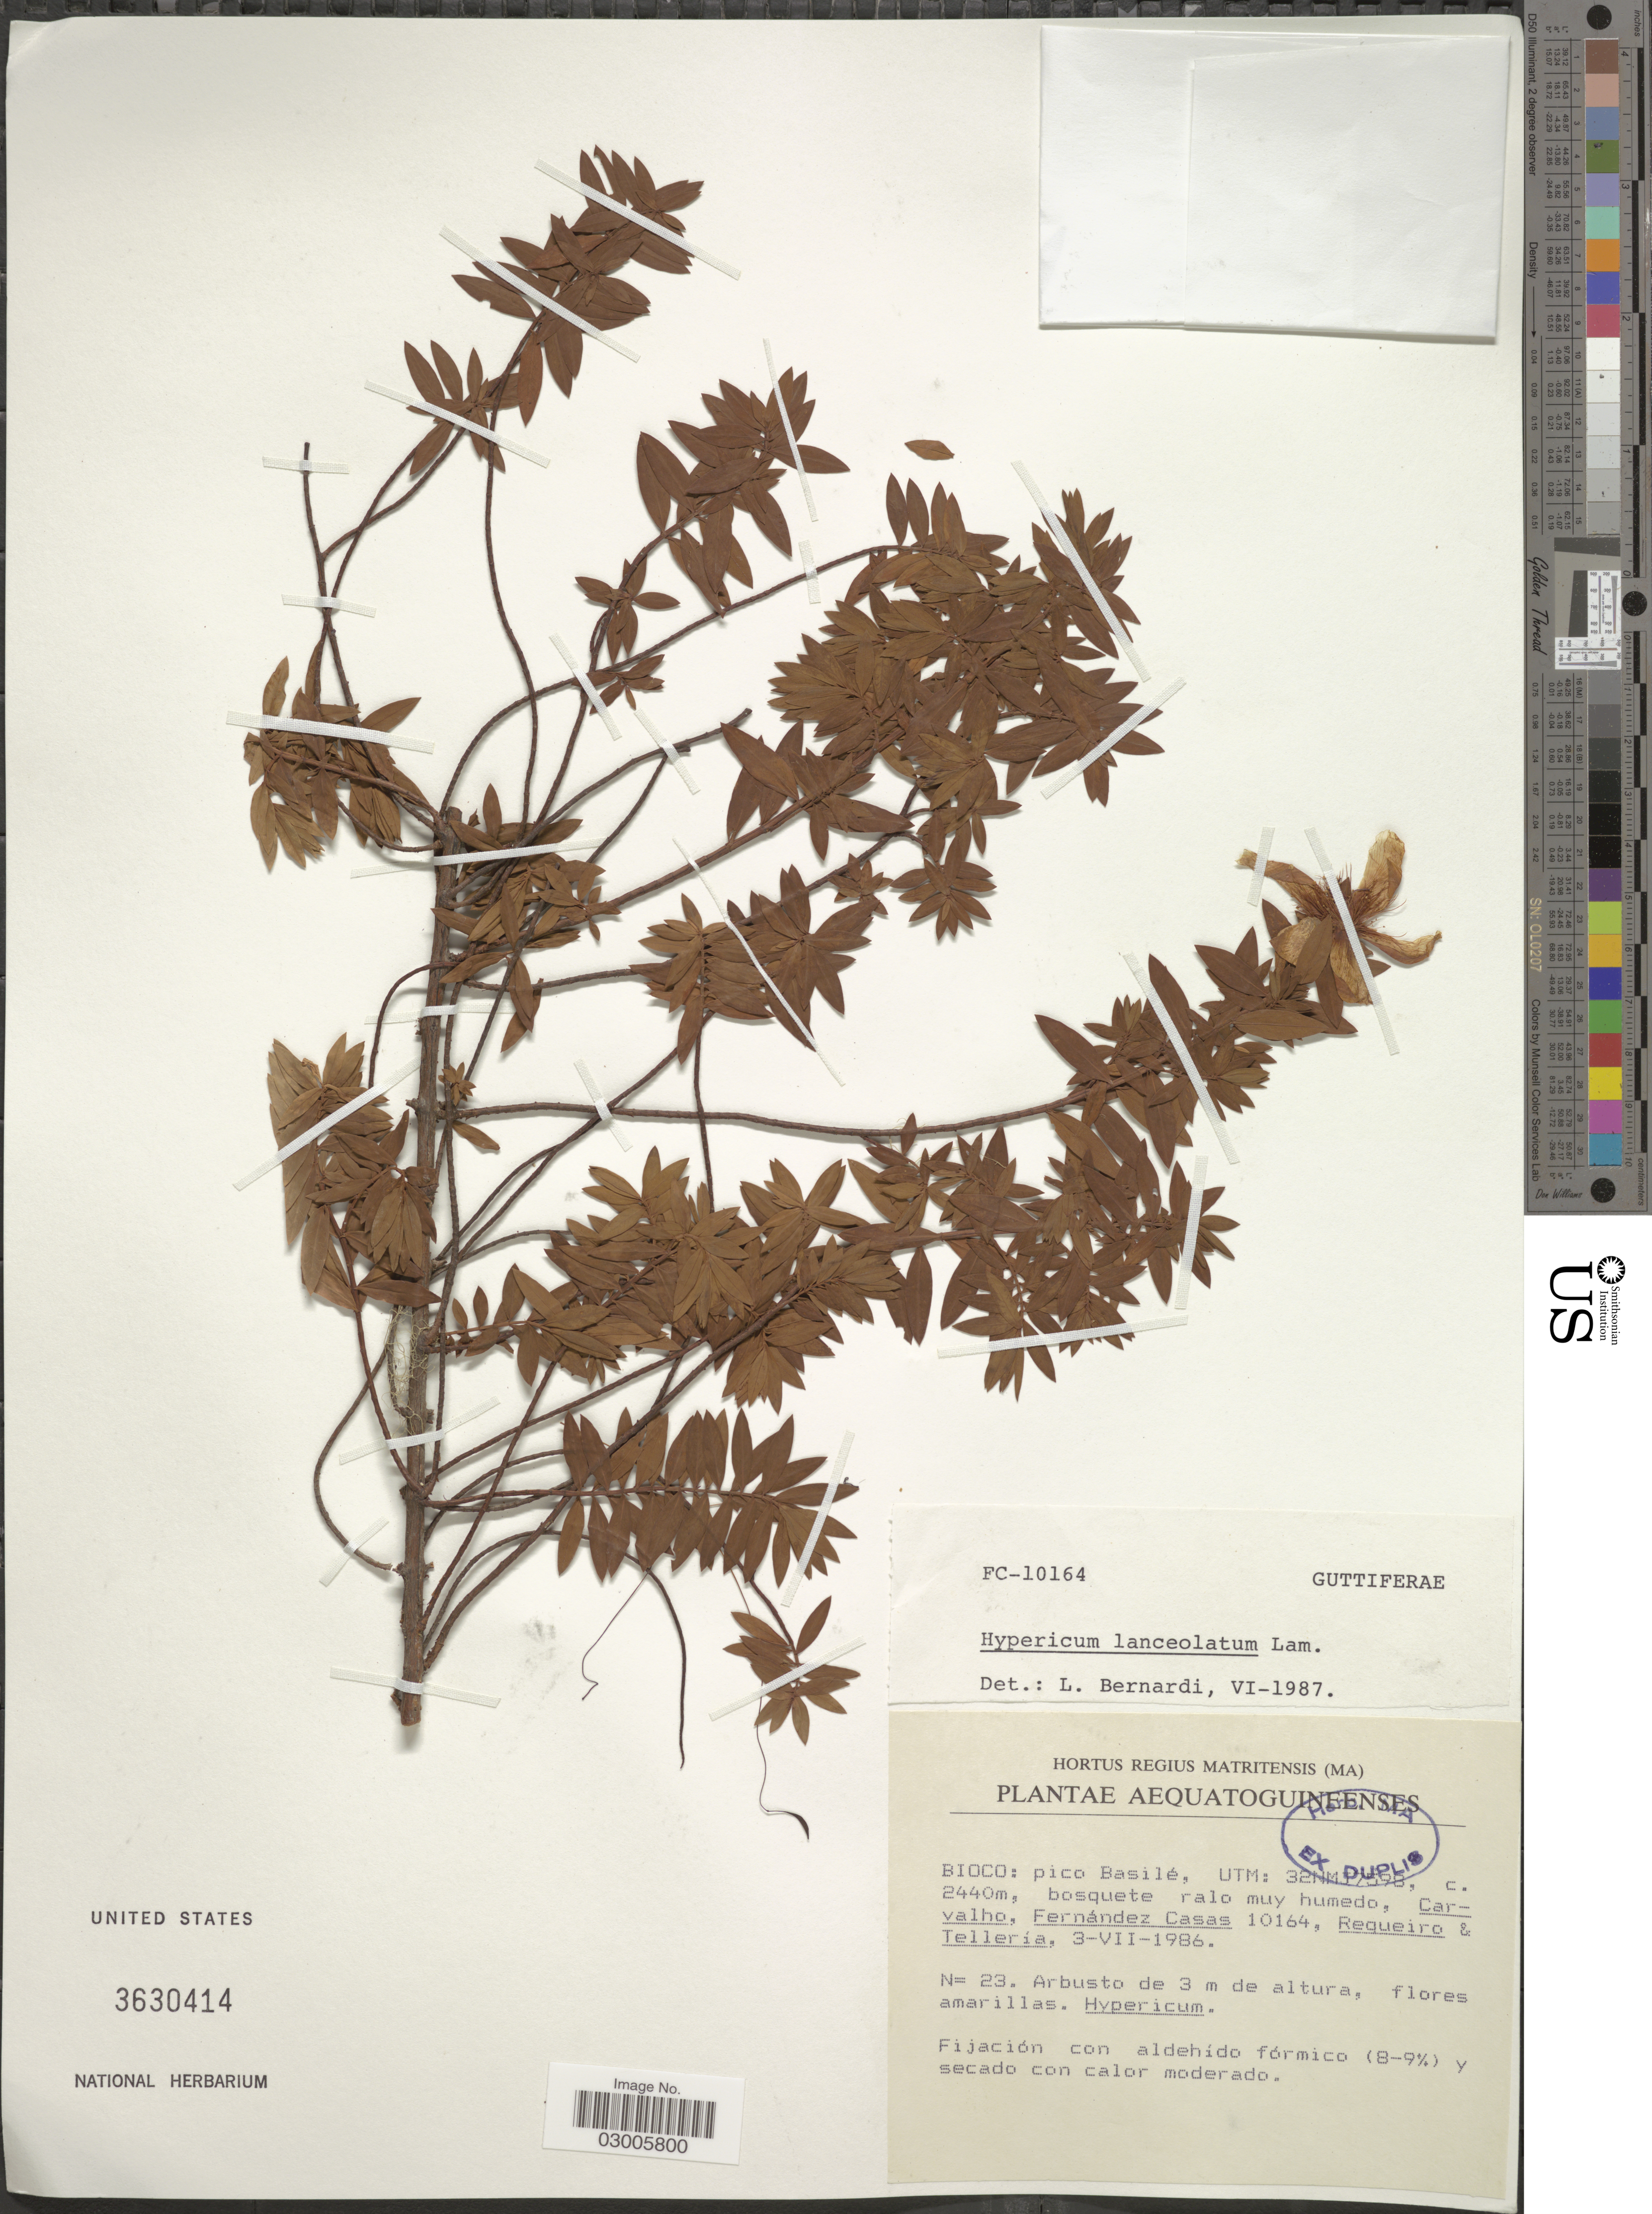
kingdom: Plantae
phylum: Tracheophyta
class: Magnoliopsida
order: Malpighiales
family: Hypericaceae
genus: Hypericum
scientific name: Hypericum revolutum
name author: Vahl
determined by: Strong, Mark T., (BOT), Smithsonian Institution - National Museum of Natural History (UNITED STATES)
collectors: Carvalho, --, F. Casas, Requeiro, -- & -. Telleria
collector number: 10164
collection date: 1986-07-03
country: Equatorial Guinea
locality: Aequatoguineenses, Bioco: pico Basilé, UTM; 32NMJ7598.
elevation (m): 2440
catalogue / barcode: US 3630414